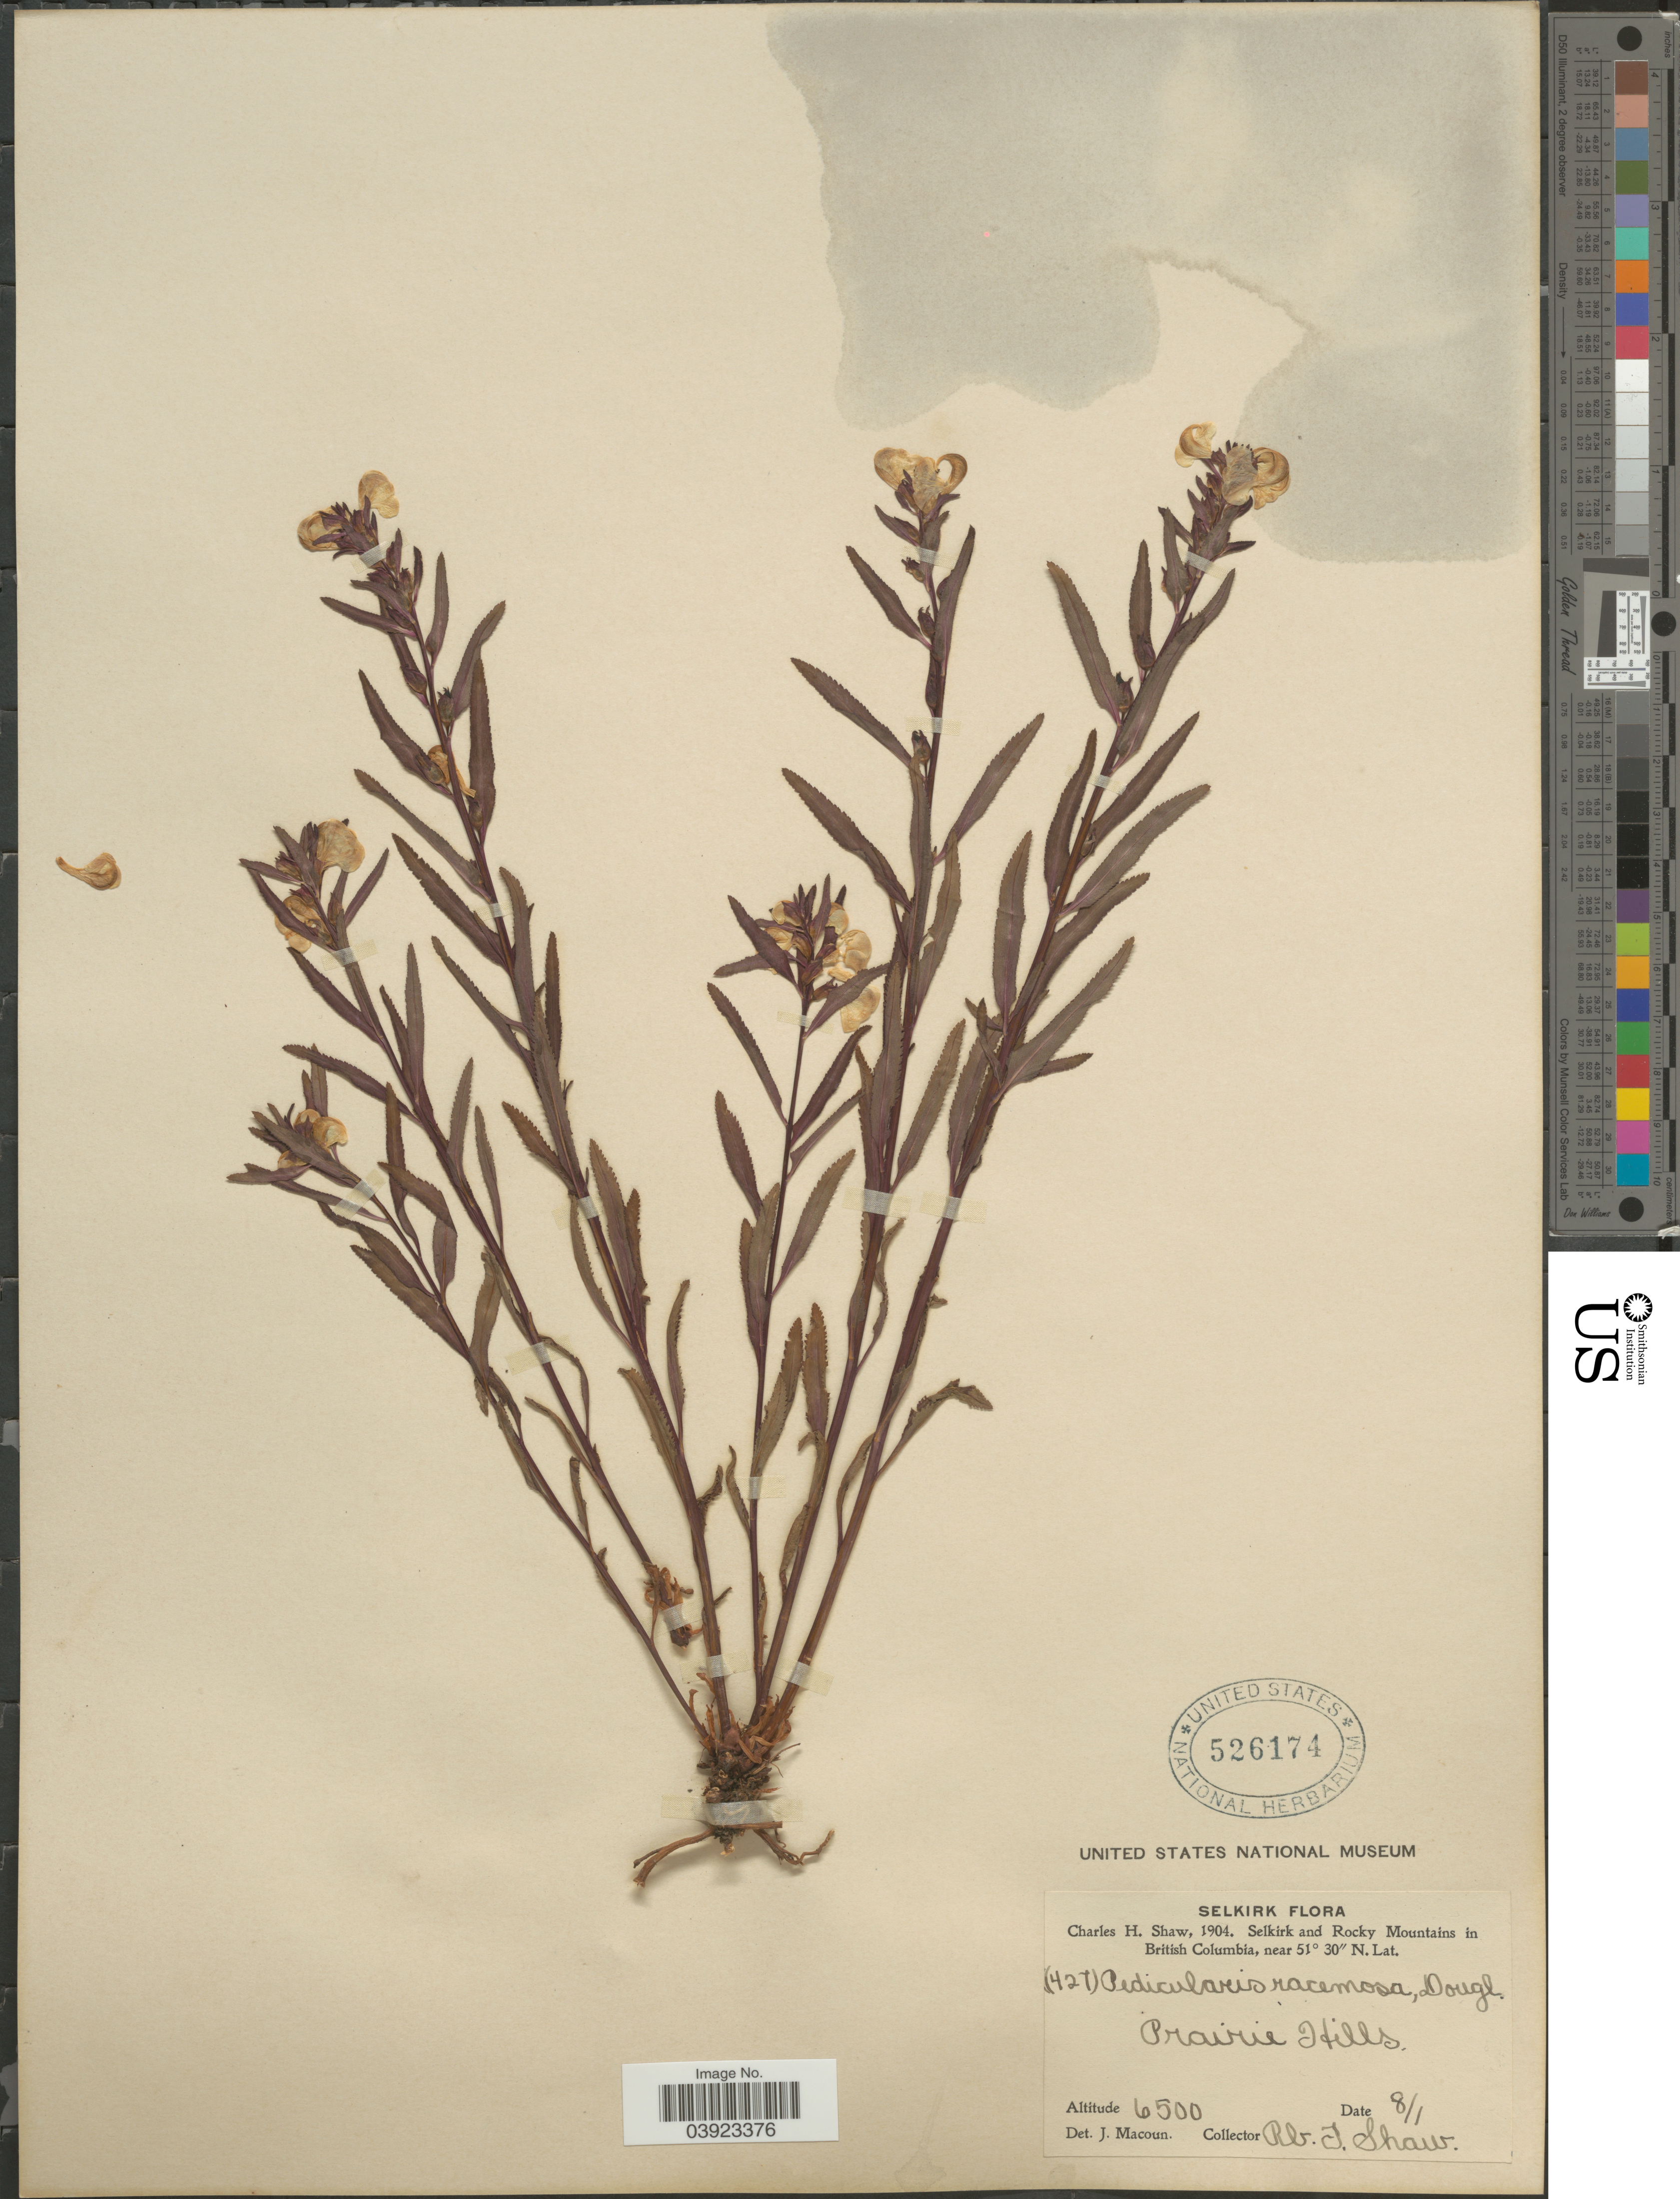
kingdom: Plantae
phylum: Tracheophyta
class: Magnoliopsida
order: Lamiales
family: Orobanchaceae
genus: Pedicularis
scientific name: Pedicularis racemosa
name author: Douglas ex Benth.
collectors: R. T. Shaw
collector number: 427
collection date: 1904-01-08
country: Canada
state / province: British Columbia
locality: Selkirk and Rocky Mountains in British Columbia. Prairie Hills.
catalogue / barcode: US 526174